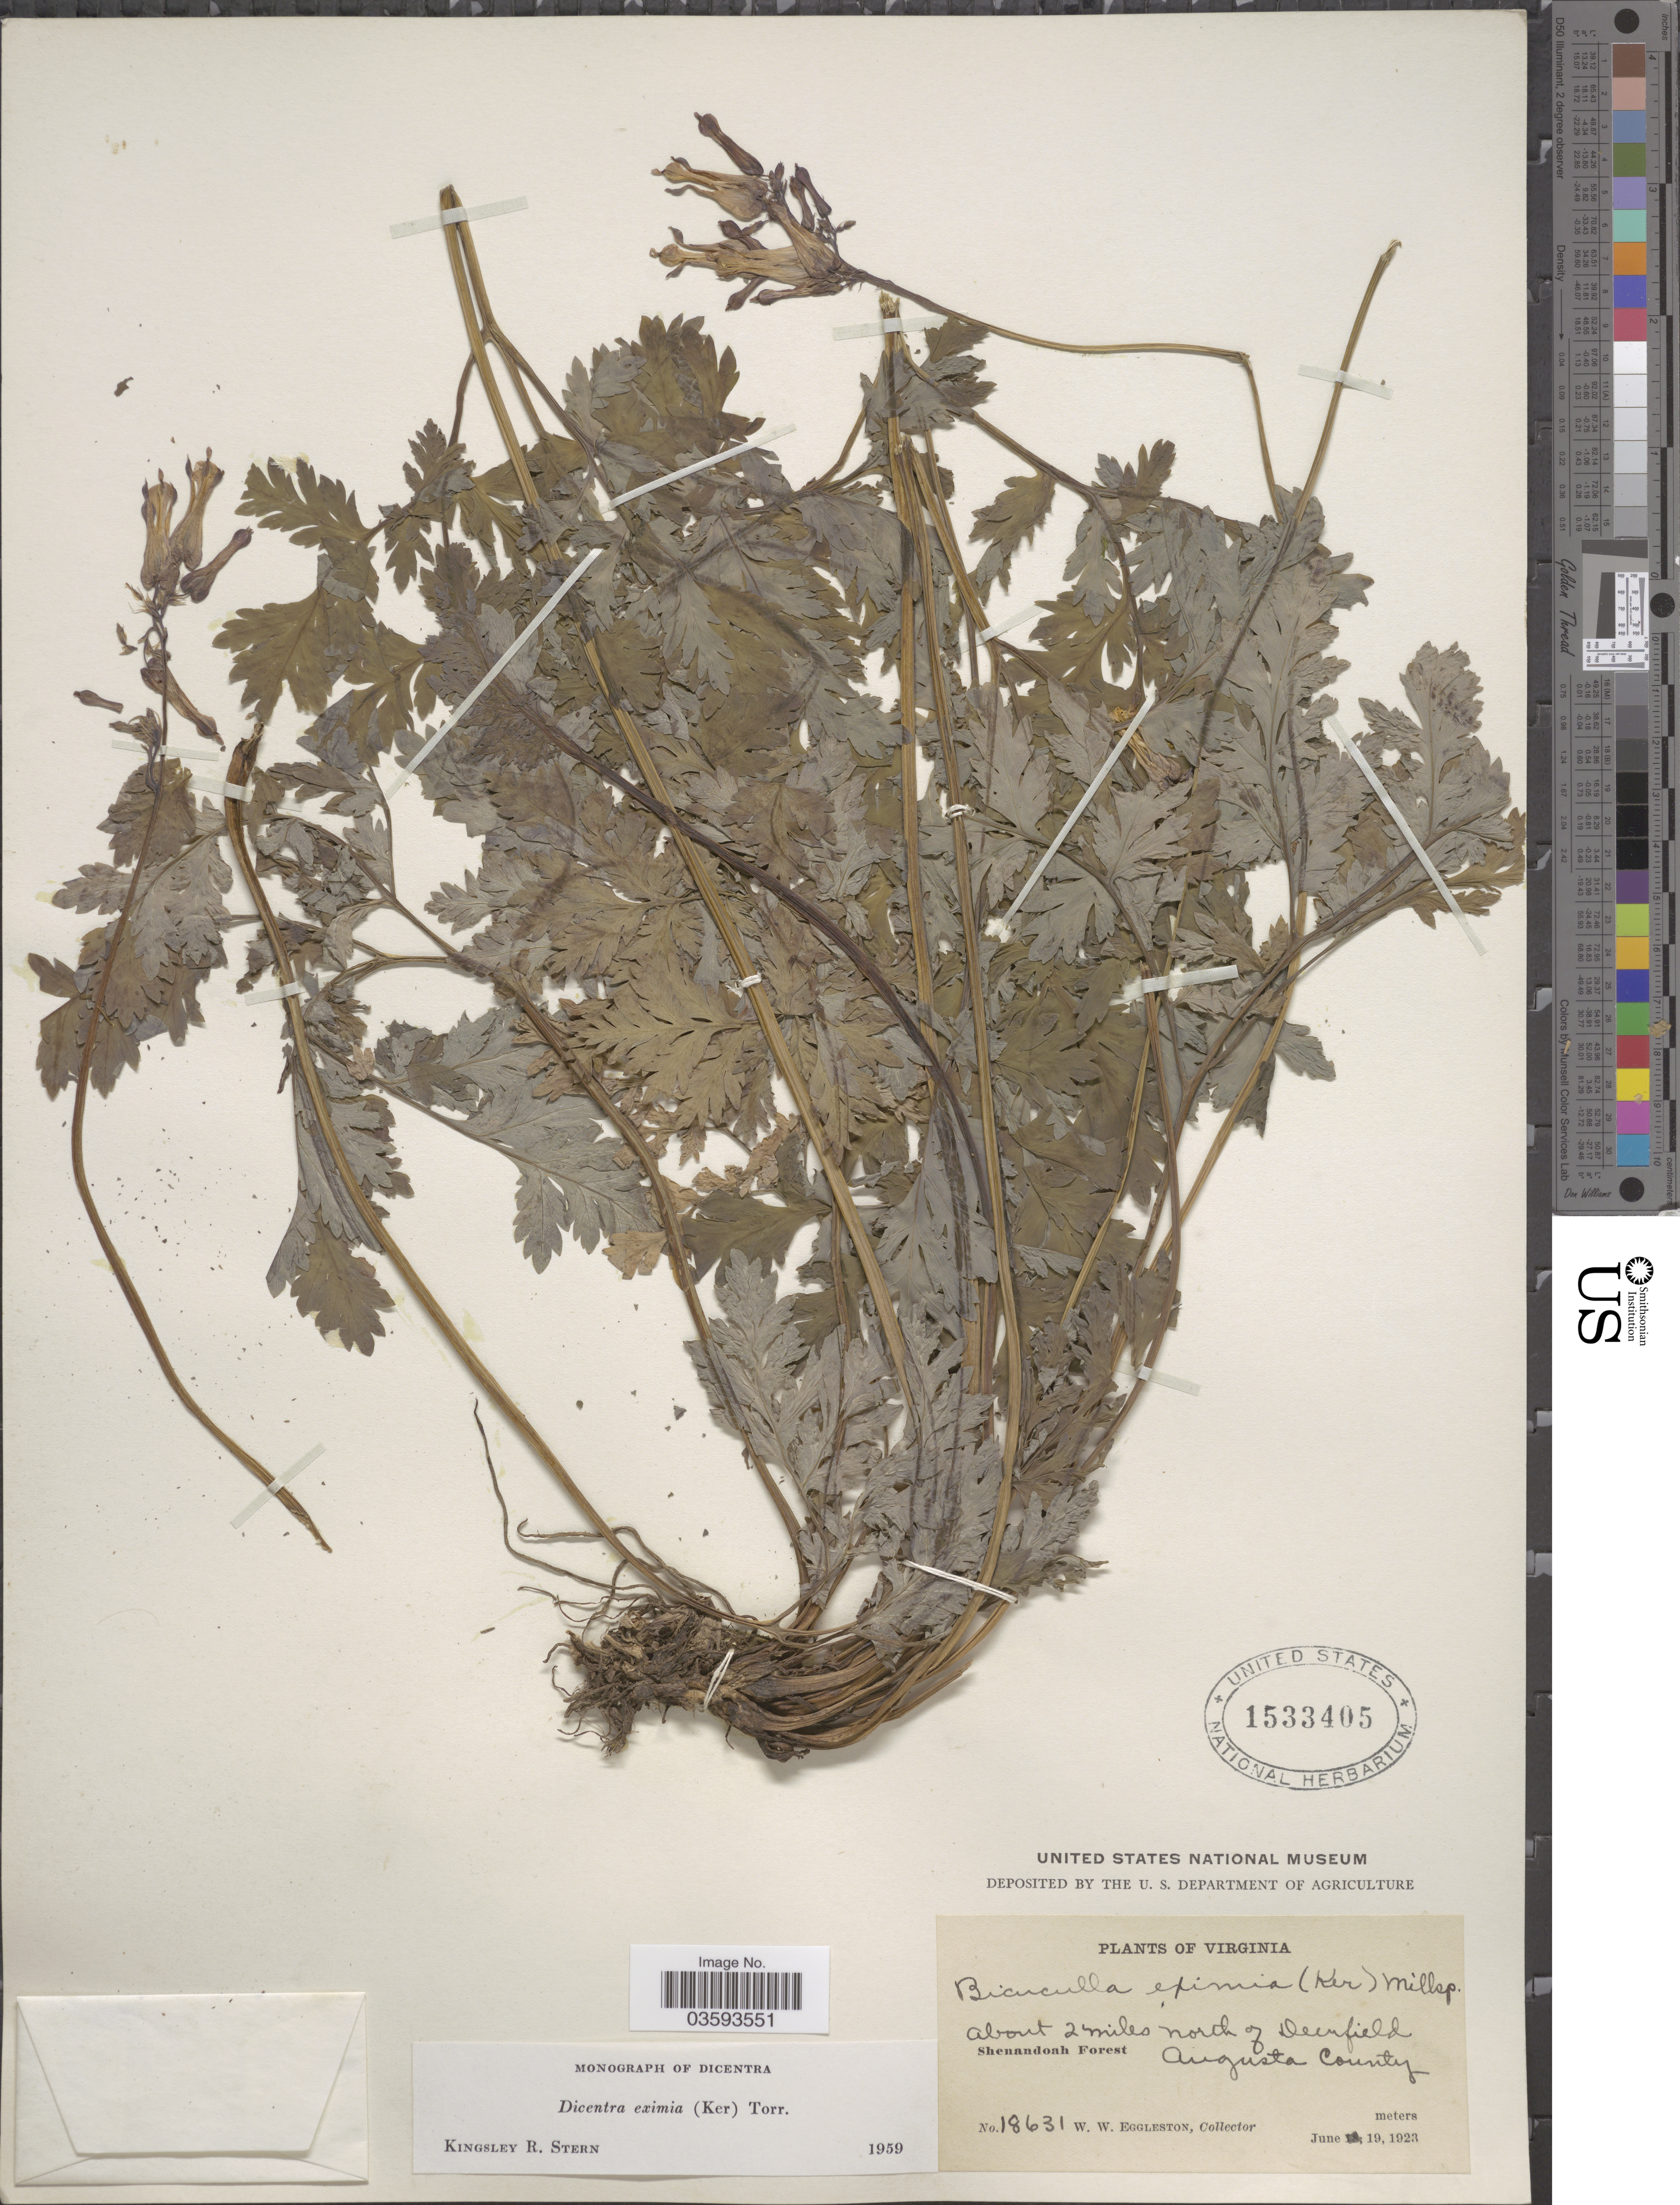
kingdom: Plantae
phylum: Tracheophyta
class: Magnoliopsida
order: Ranunculales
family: Papaveraceae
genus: Dicentra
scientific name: Dicentra eximia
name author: (Ker Gawl.) Torr.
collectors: W. W. Eggleston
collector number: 18631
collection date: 1923-06-19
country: United States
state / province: Virginia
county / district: Augusta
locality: About 2 miles north of Deerfield. Shenandoah Forest, Augusta County.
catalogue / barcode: US 1533405